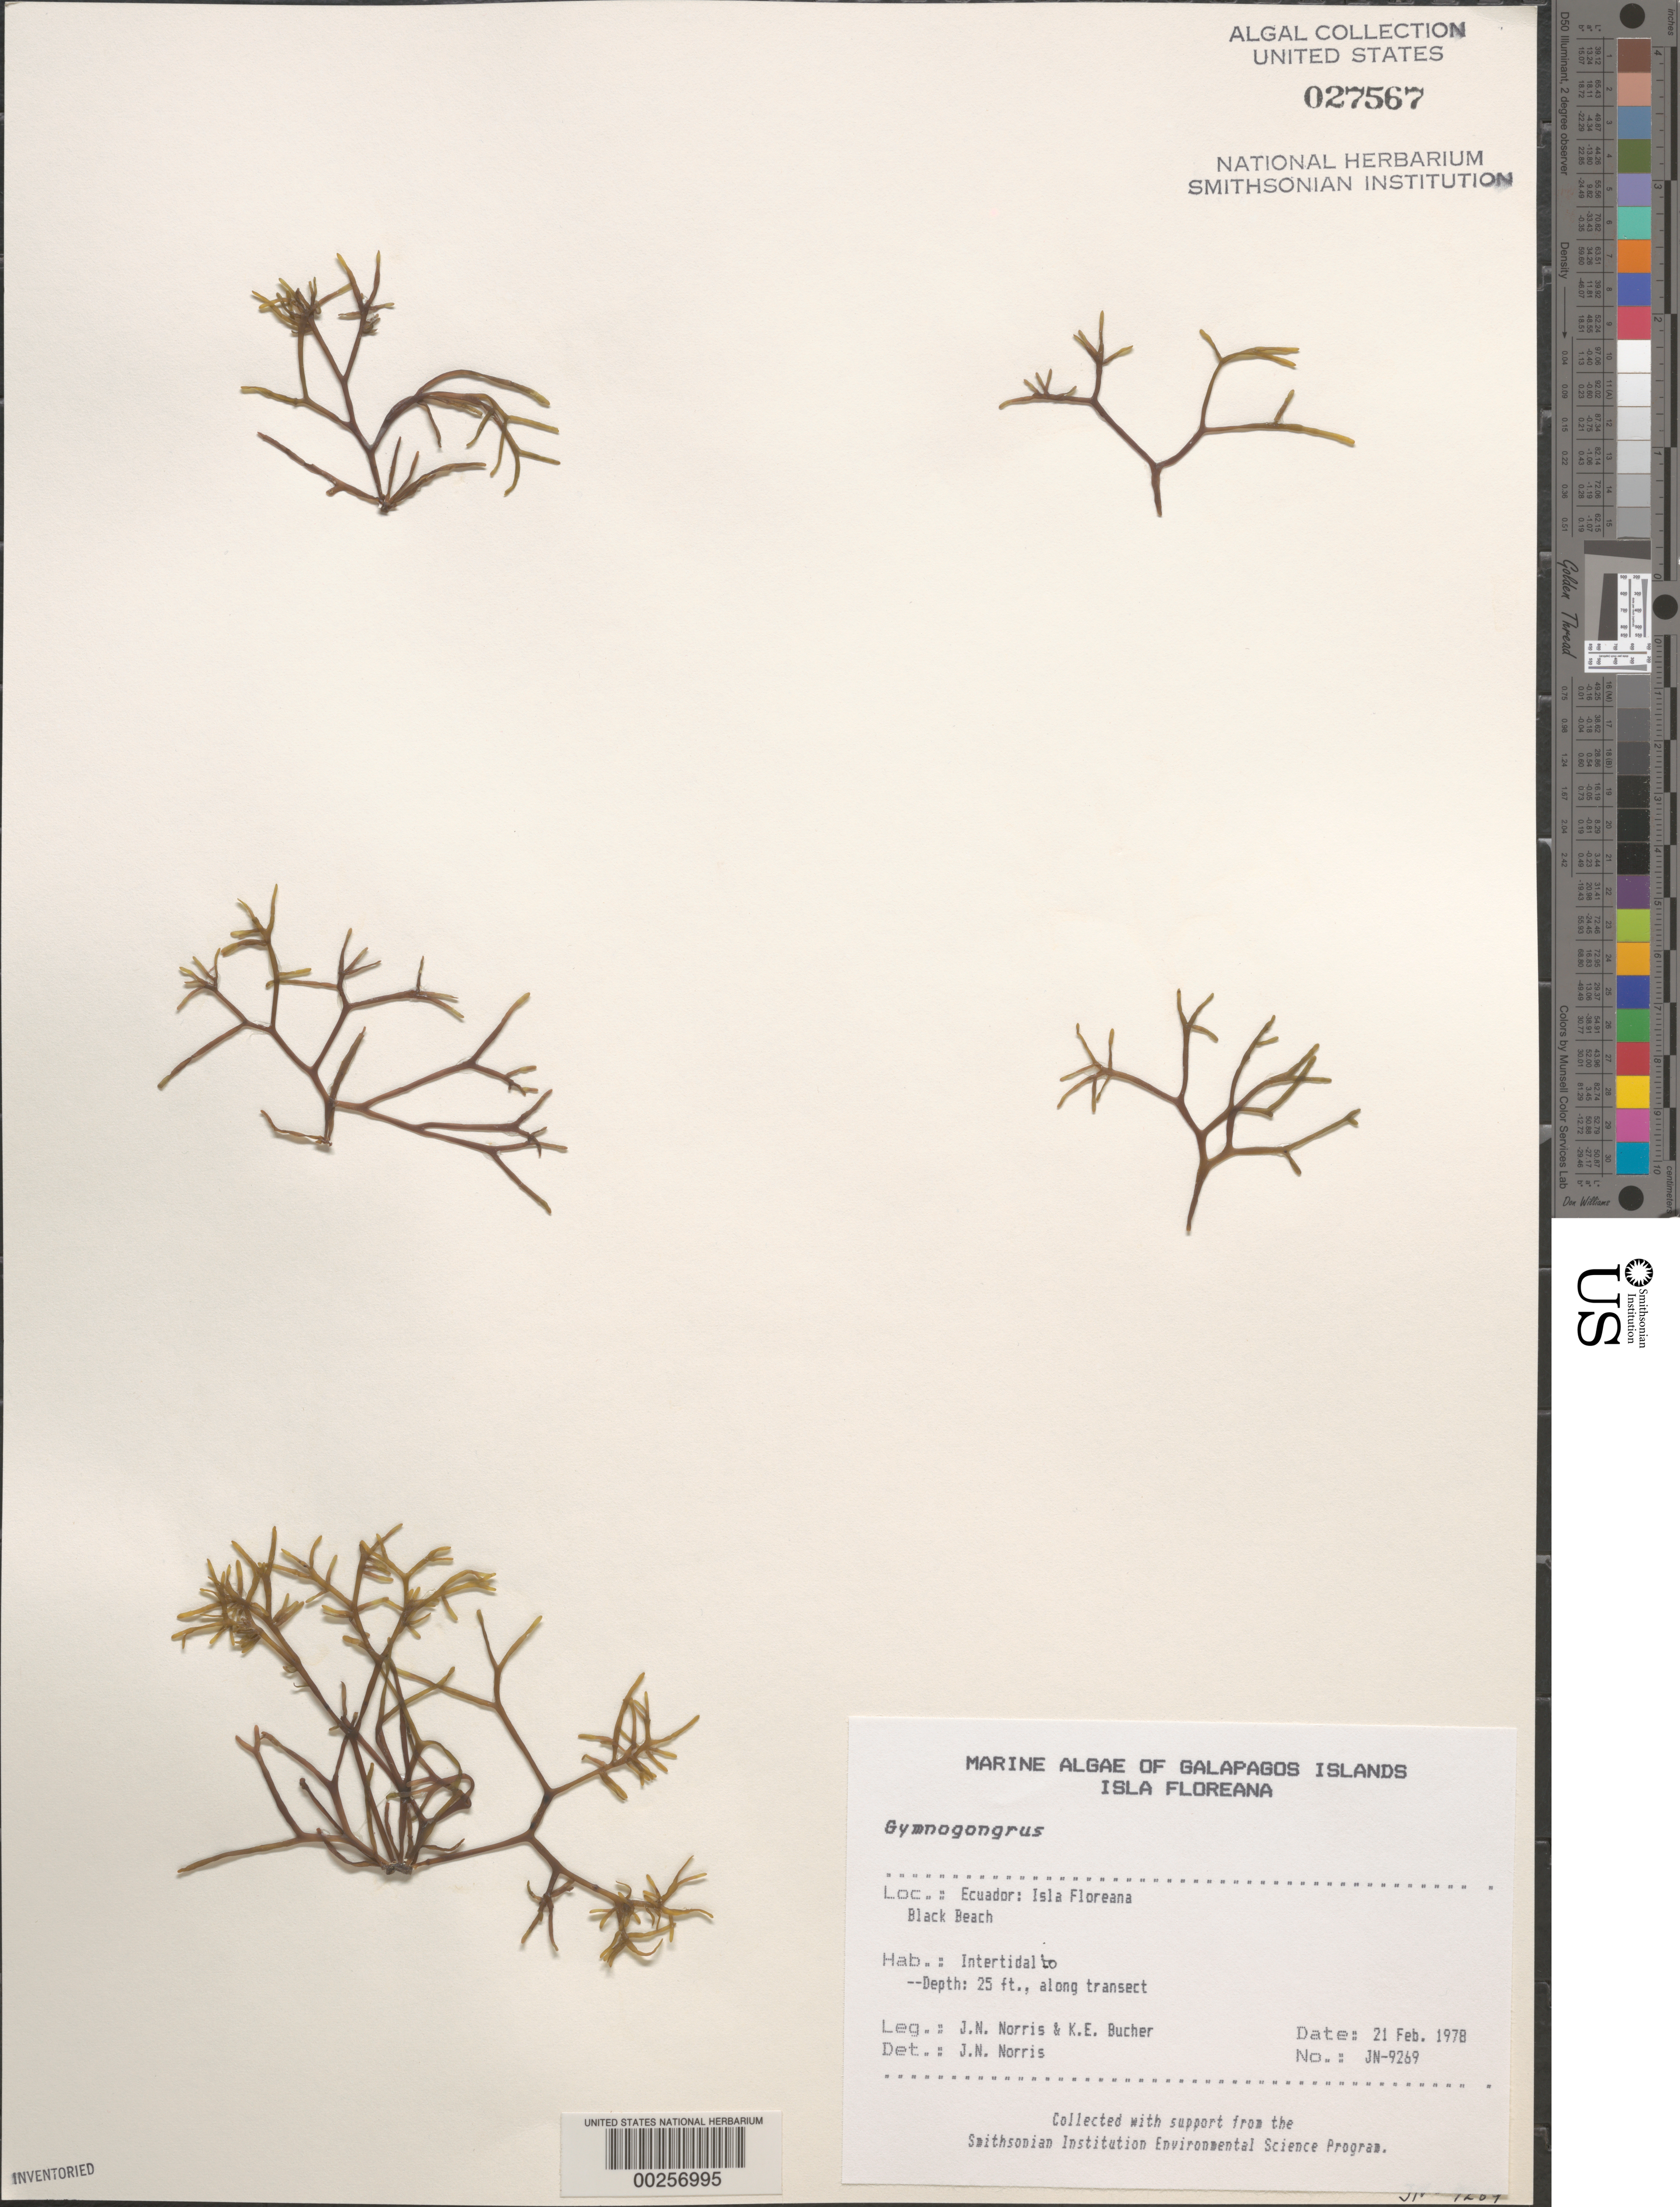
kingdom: Plantae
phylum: Rhodophyta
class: Florideophyceae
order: Gigartinales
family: Phyllophoraceae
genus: Gymnogongrus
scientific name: Gymnogongrus sp.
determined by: Norris, James N.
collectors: J. N. Norris & K. E. Bucher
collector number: JN-9269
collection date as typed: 21 Feb 1978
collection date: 1978-02-21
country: Ecuador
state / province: Colón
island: Floreana [Charles, Santa Maria]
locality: Black Beach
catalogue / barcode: US 27567